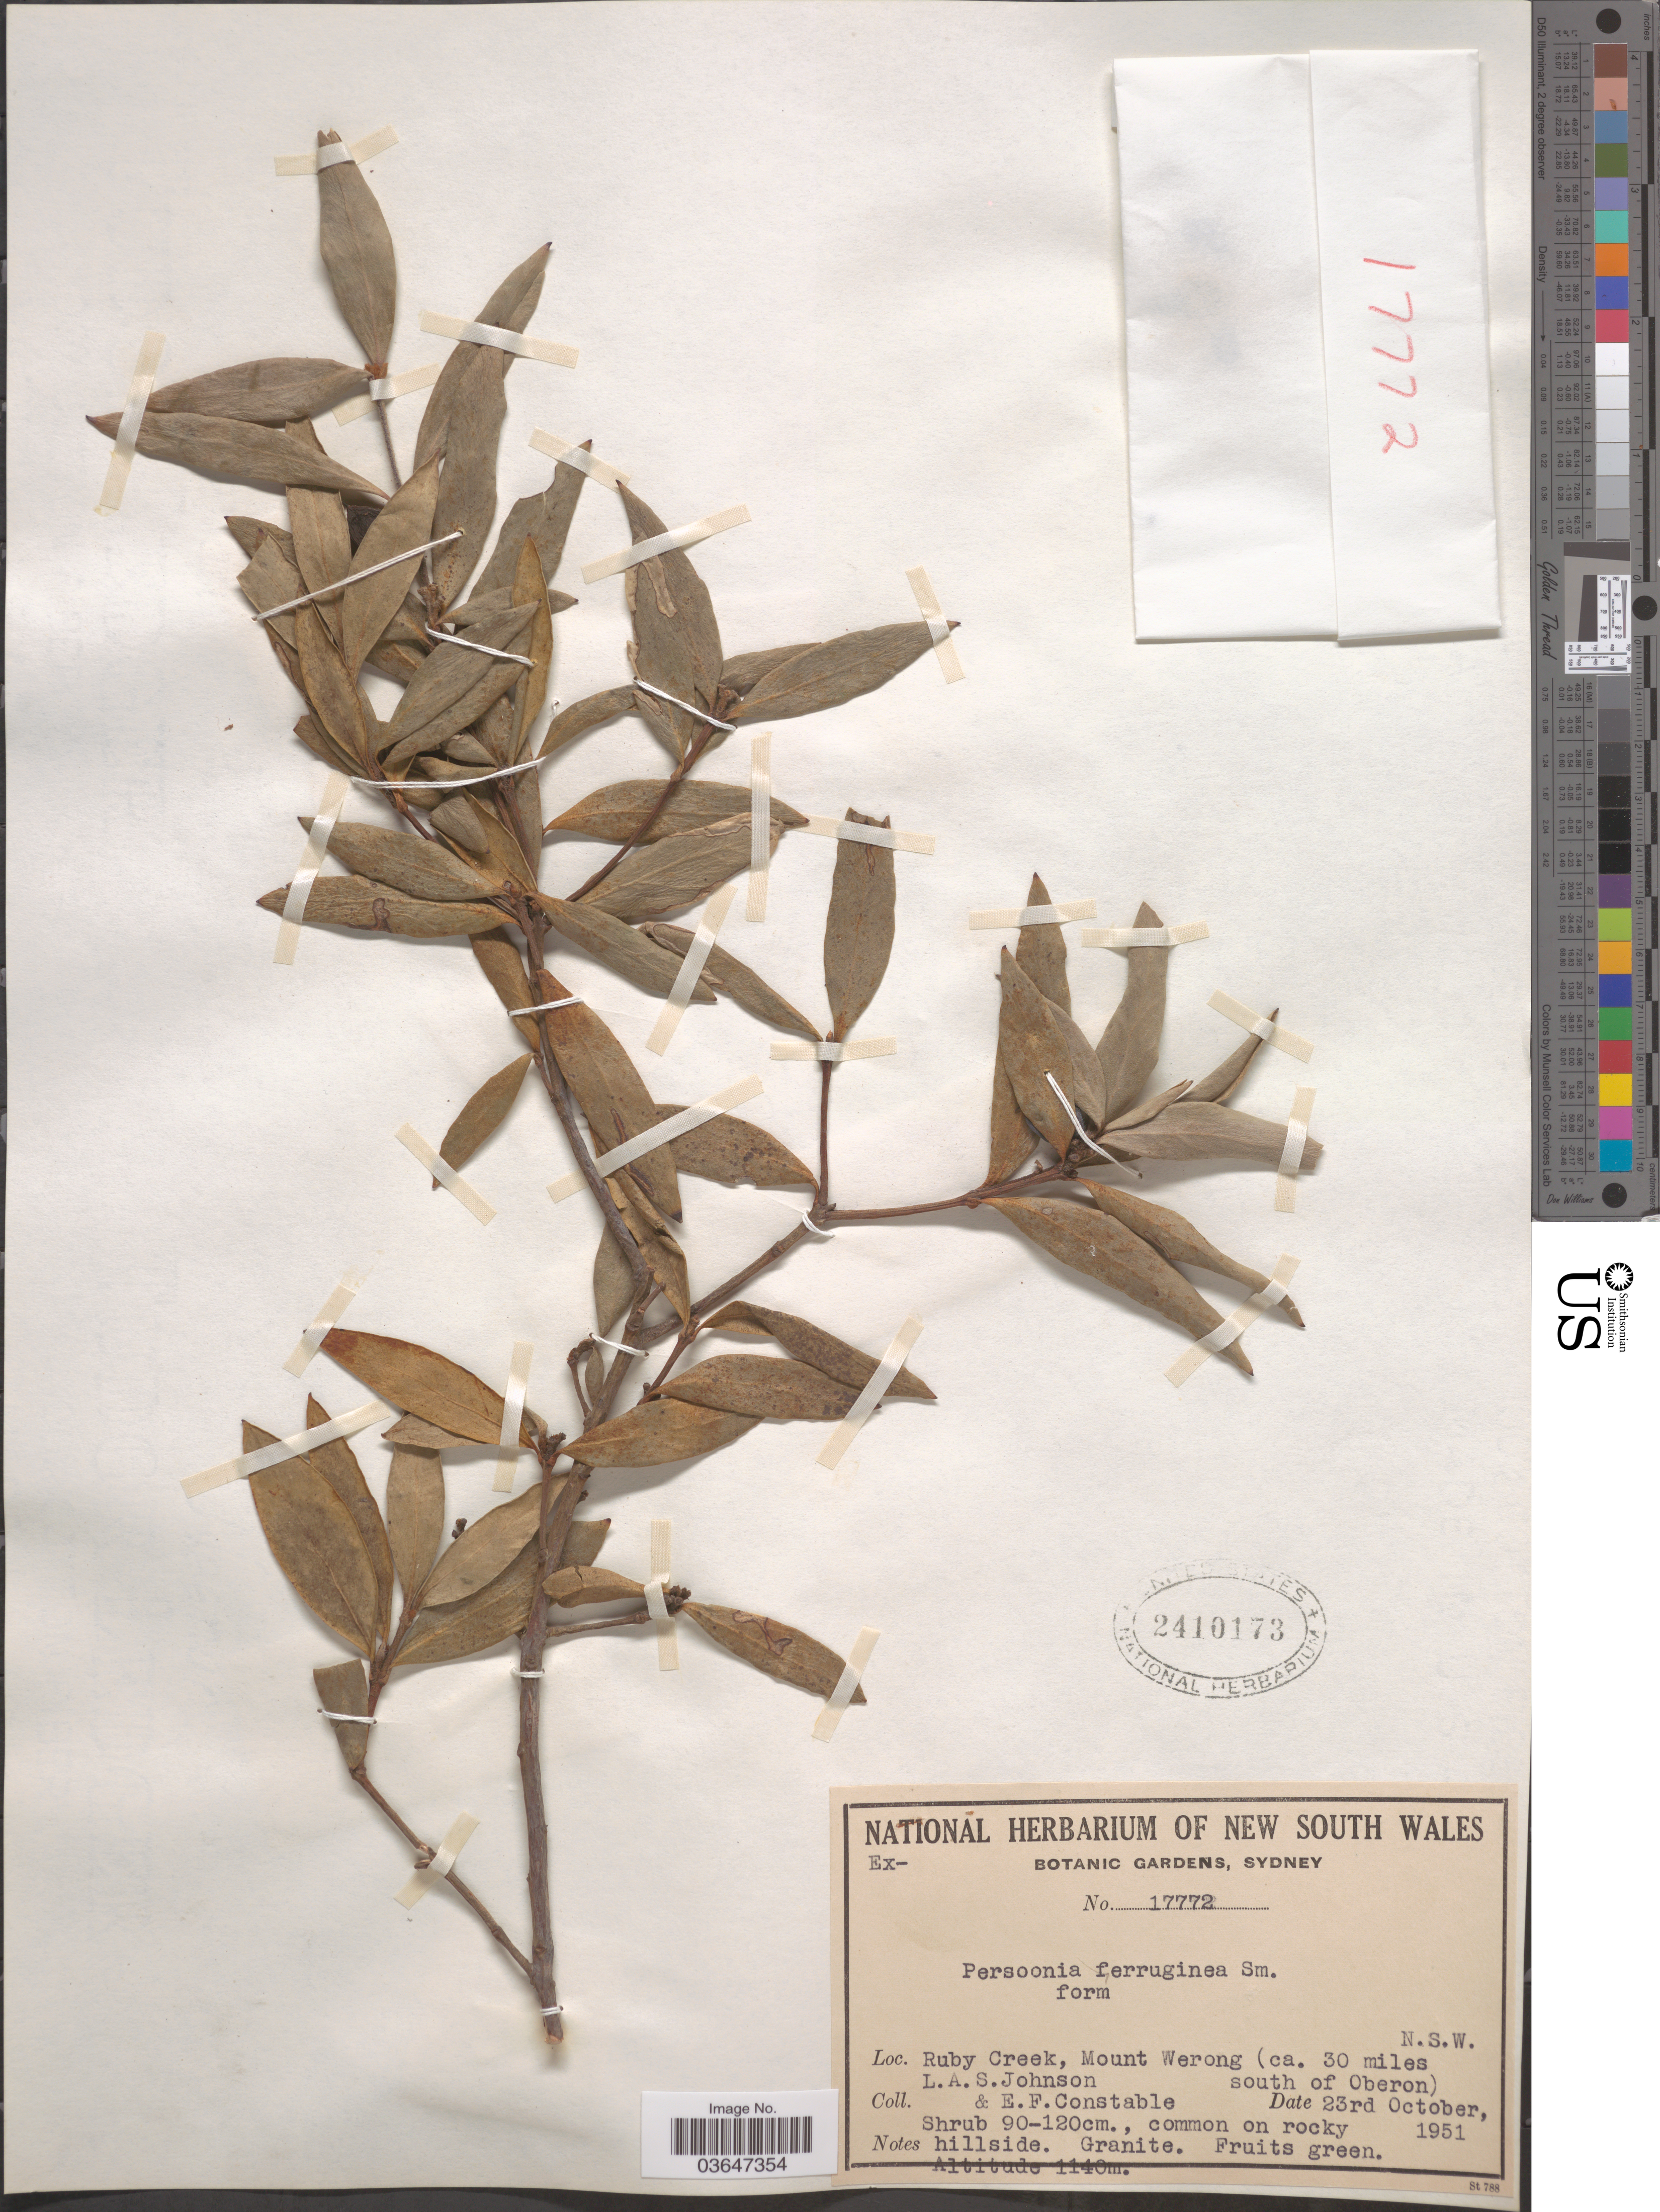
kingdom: Plantae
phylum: Tracheophyta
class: Magnoliopsida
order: Proteales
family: Proteaceae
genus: Persoonia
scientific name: Persoonia ferruginea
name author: Sm.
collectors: L. A. S. Johnson & E. F. Constable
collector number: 17772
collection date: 1951-10-23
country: Australia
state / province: New South Wales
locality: Ruby Creek, Mount Werong (ca. 30 miles south of Oberon).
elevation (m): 1140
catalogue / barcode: US 2410173